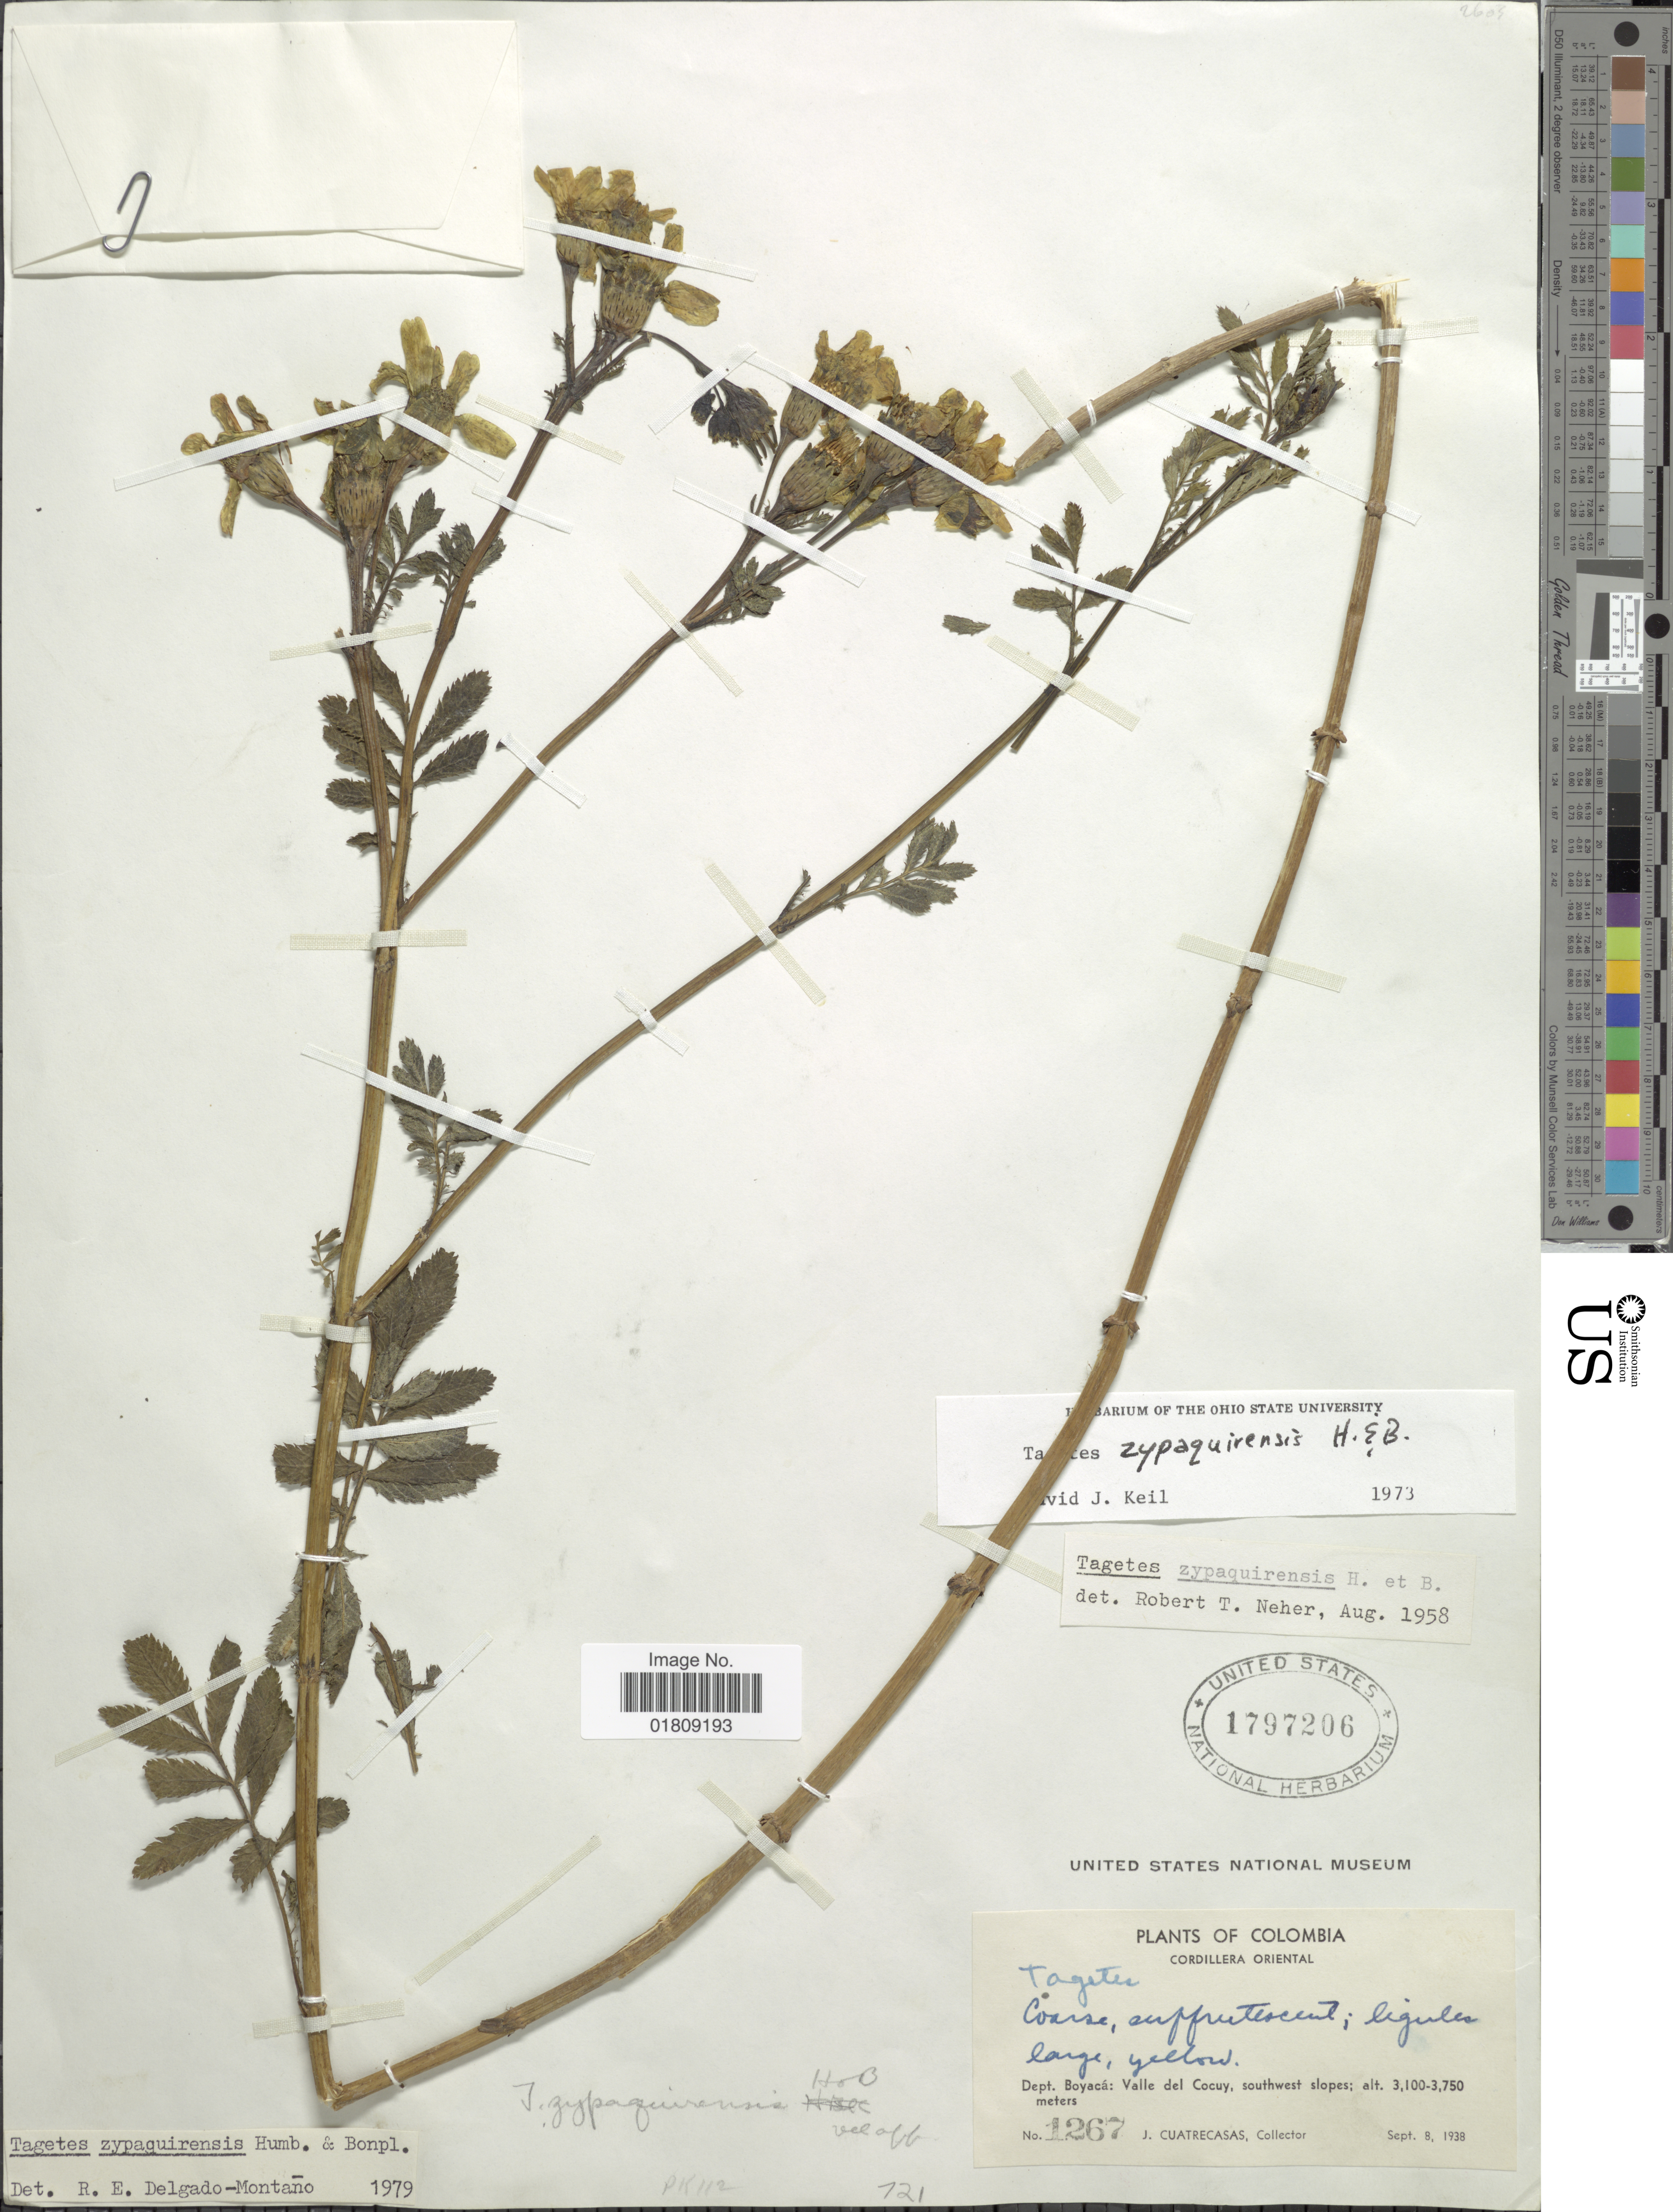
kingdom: Plantae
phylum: Tracheophyta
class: Magnoliopsida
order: Asterales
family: Asteraceae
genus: Tagetes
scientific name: Tagetes zypaquirensis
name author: Humb. & Bonpl.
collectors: J. Cuatrecasas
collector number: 1267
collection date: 1938-09-08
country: Colombia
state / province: Boyacá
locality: Cordillera Oriental, Valle del Cocuy, southwest slopes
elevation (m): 3100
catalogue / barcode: US 1797206